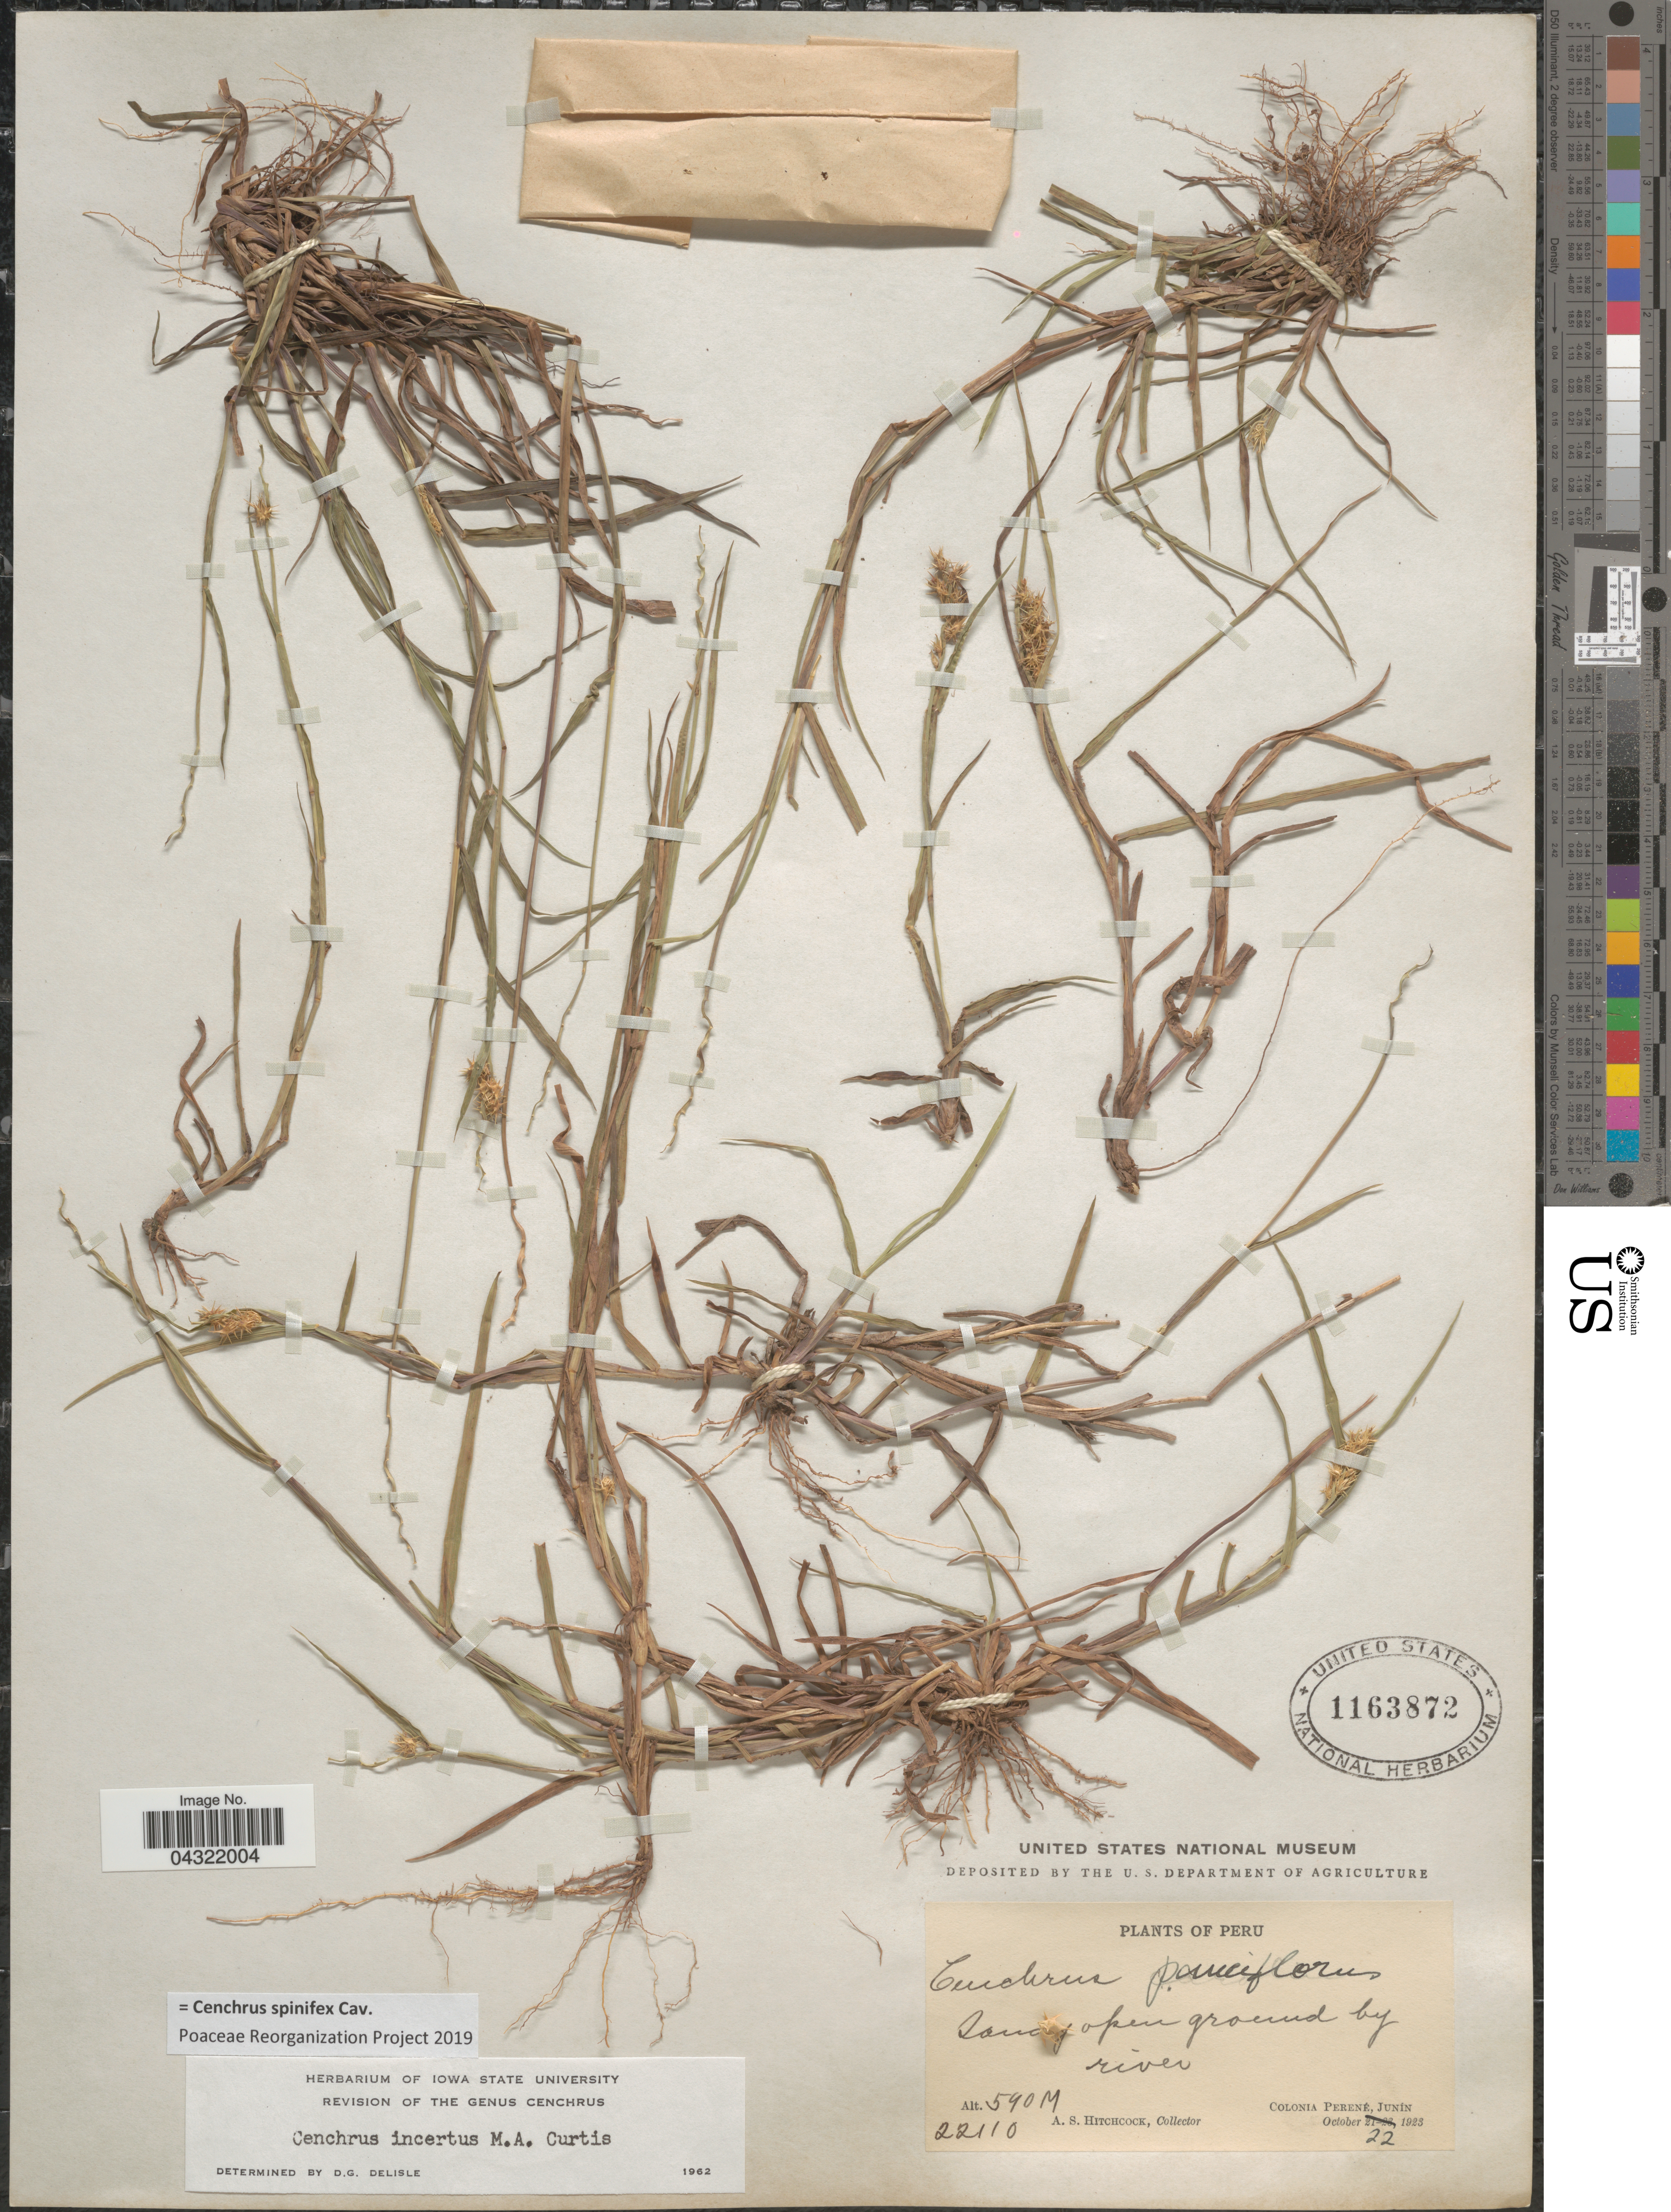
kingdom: Plantae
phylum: Tracheophyta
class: Liliopsida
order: Poales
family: Poaceae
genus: Cenchrus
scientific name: Cenchrus spinifex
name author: Cav.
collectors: A. S. Hitchcock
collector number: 22110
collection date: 1923-10-22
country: Peru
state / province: Junín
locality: Colonia Perené.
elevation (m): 590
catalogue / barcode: US 1163872